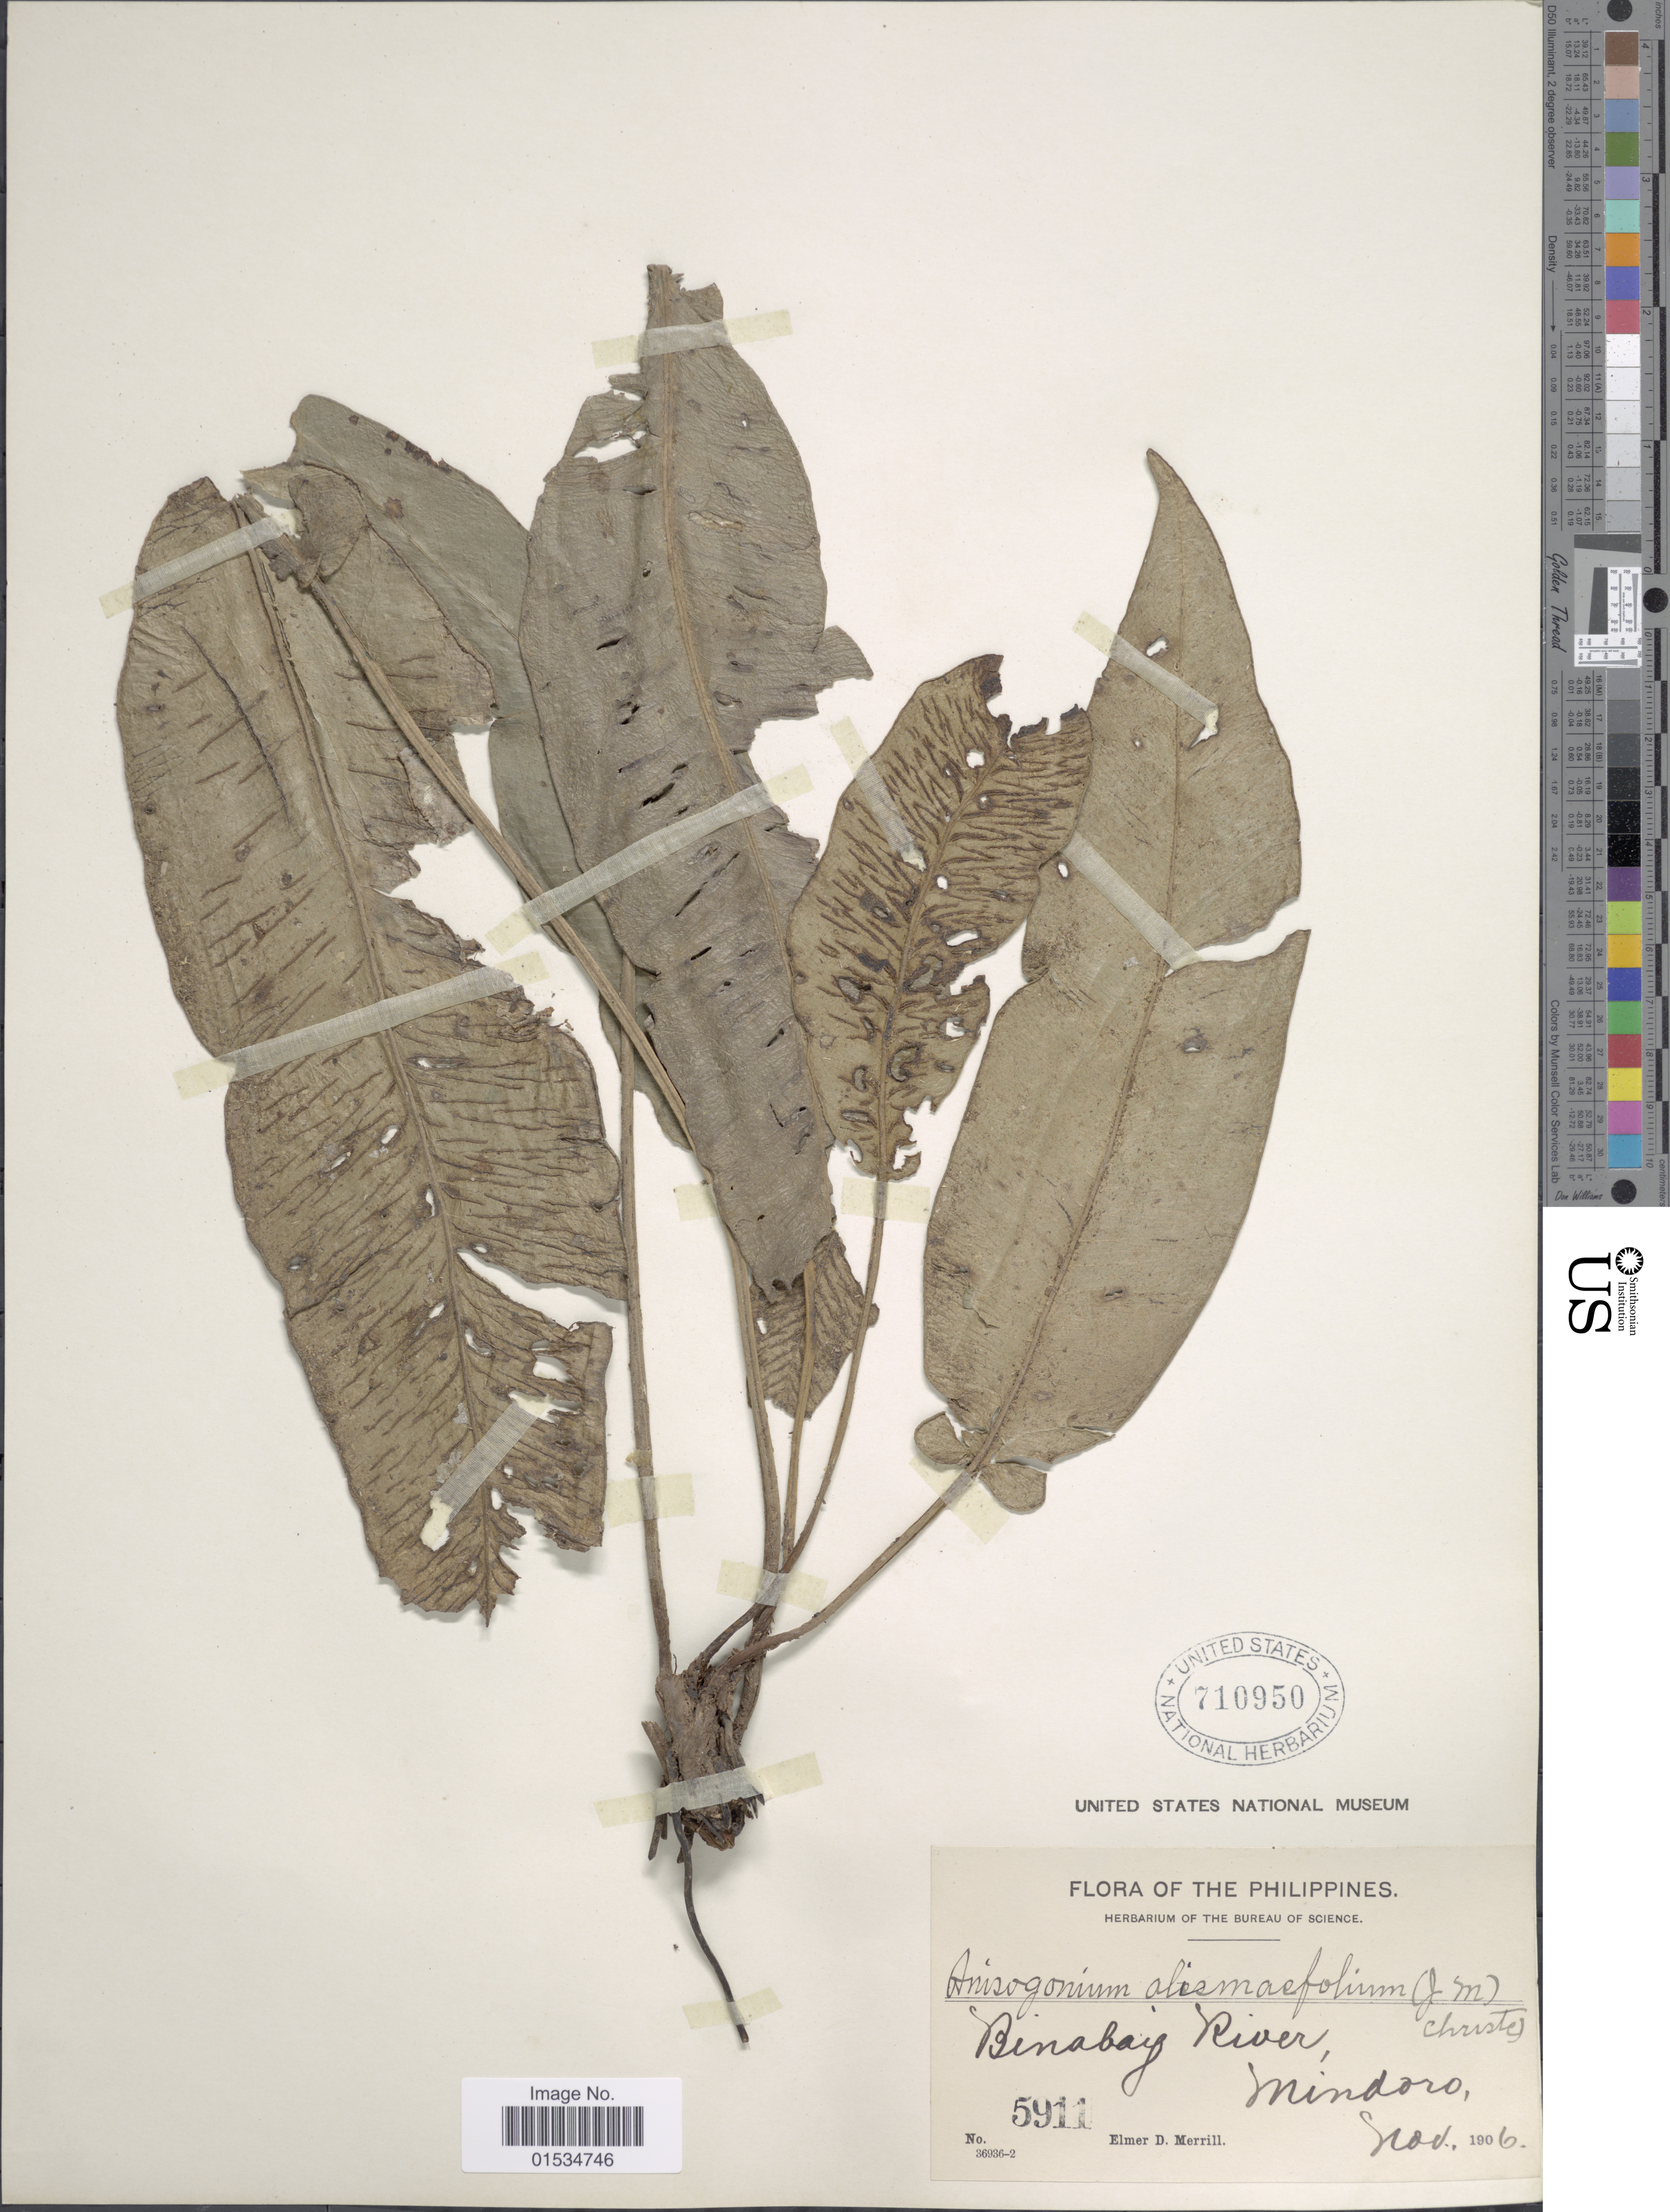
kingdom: Plantae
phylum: Tracheophyta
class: Polypodiopsida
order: Polypodiales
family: Athyriaceae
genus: Diplazium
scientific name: Diplazium cordifolium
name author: Blume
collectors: E. D. Merrill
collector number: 5911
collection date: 1906-11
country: Philippines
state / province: Mimaropa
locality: Binabay River, Mindoro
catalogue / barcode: US 710950